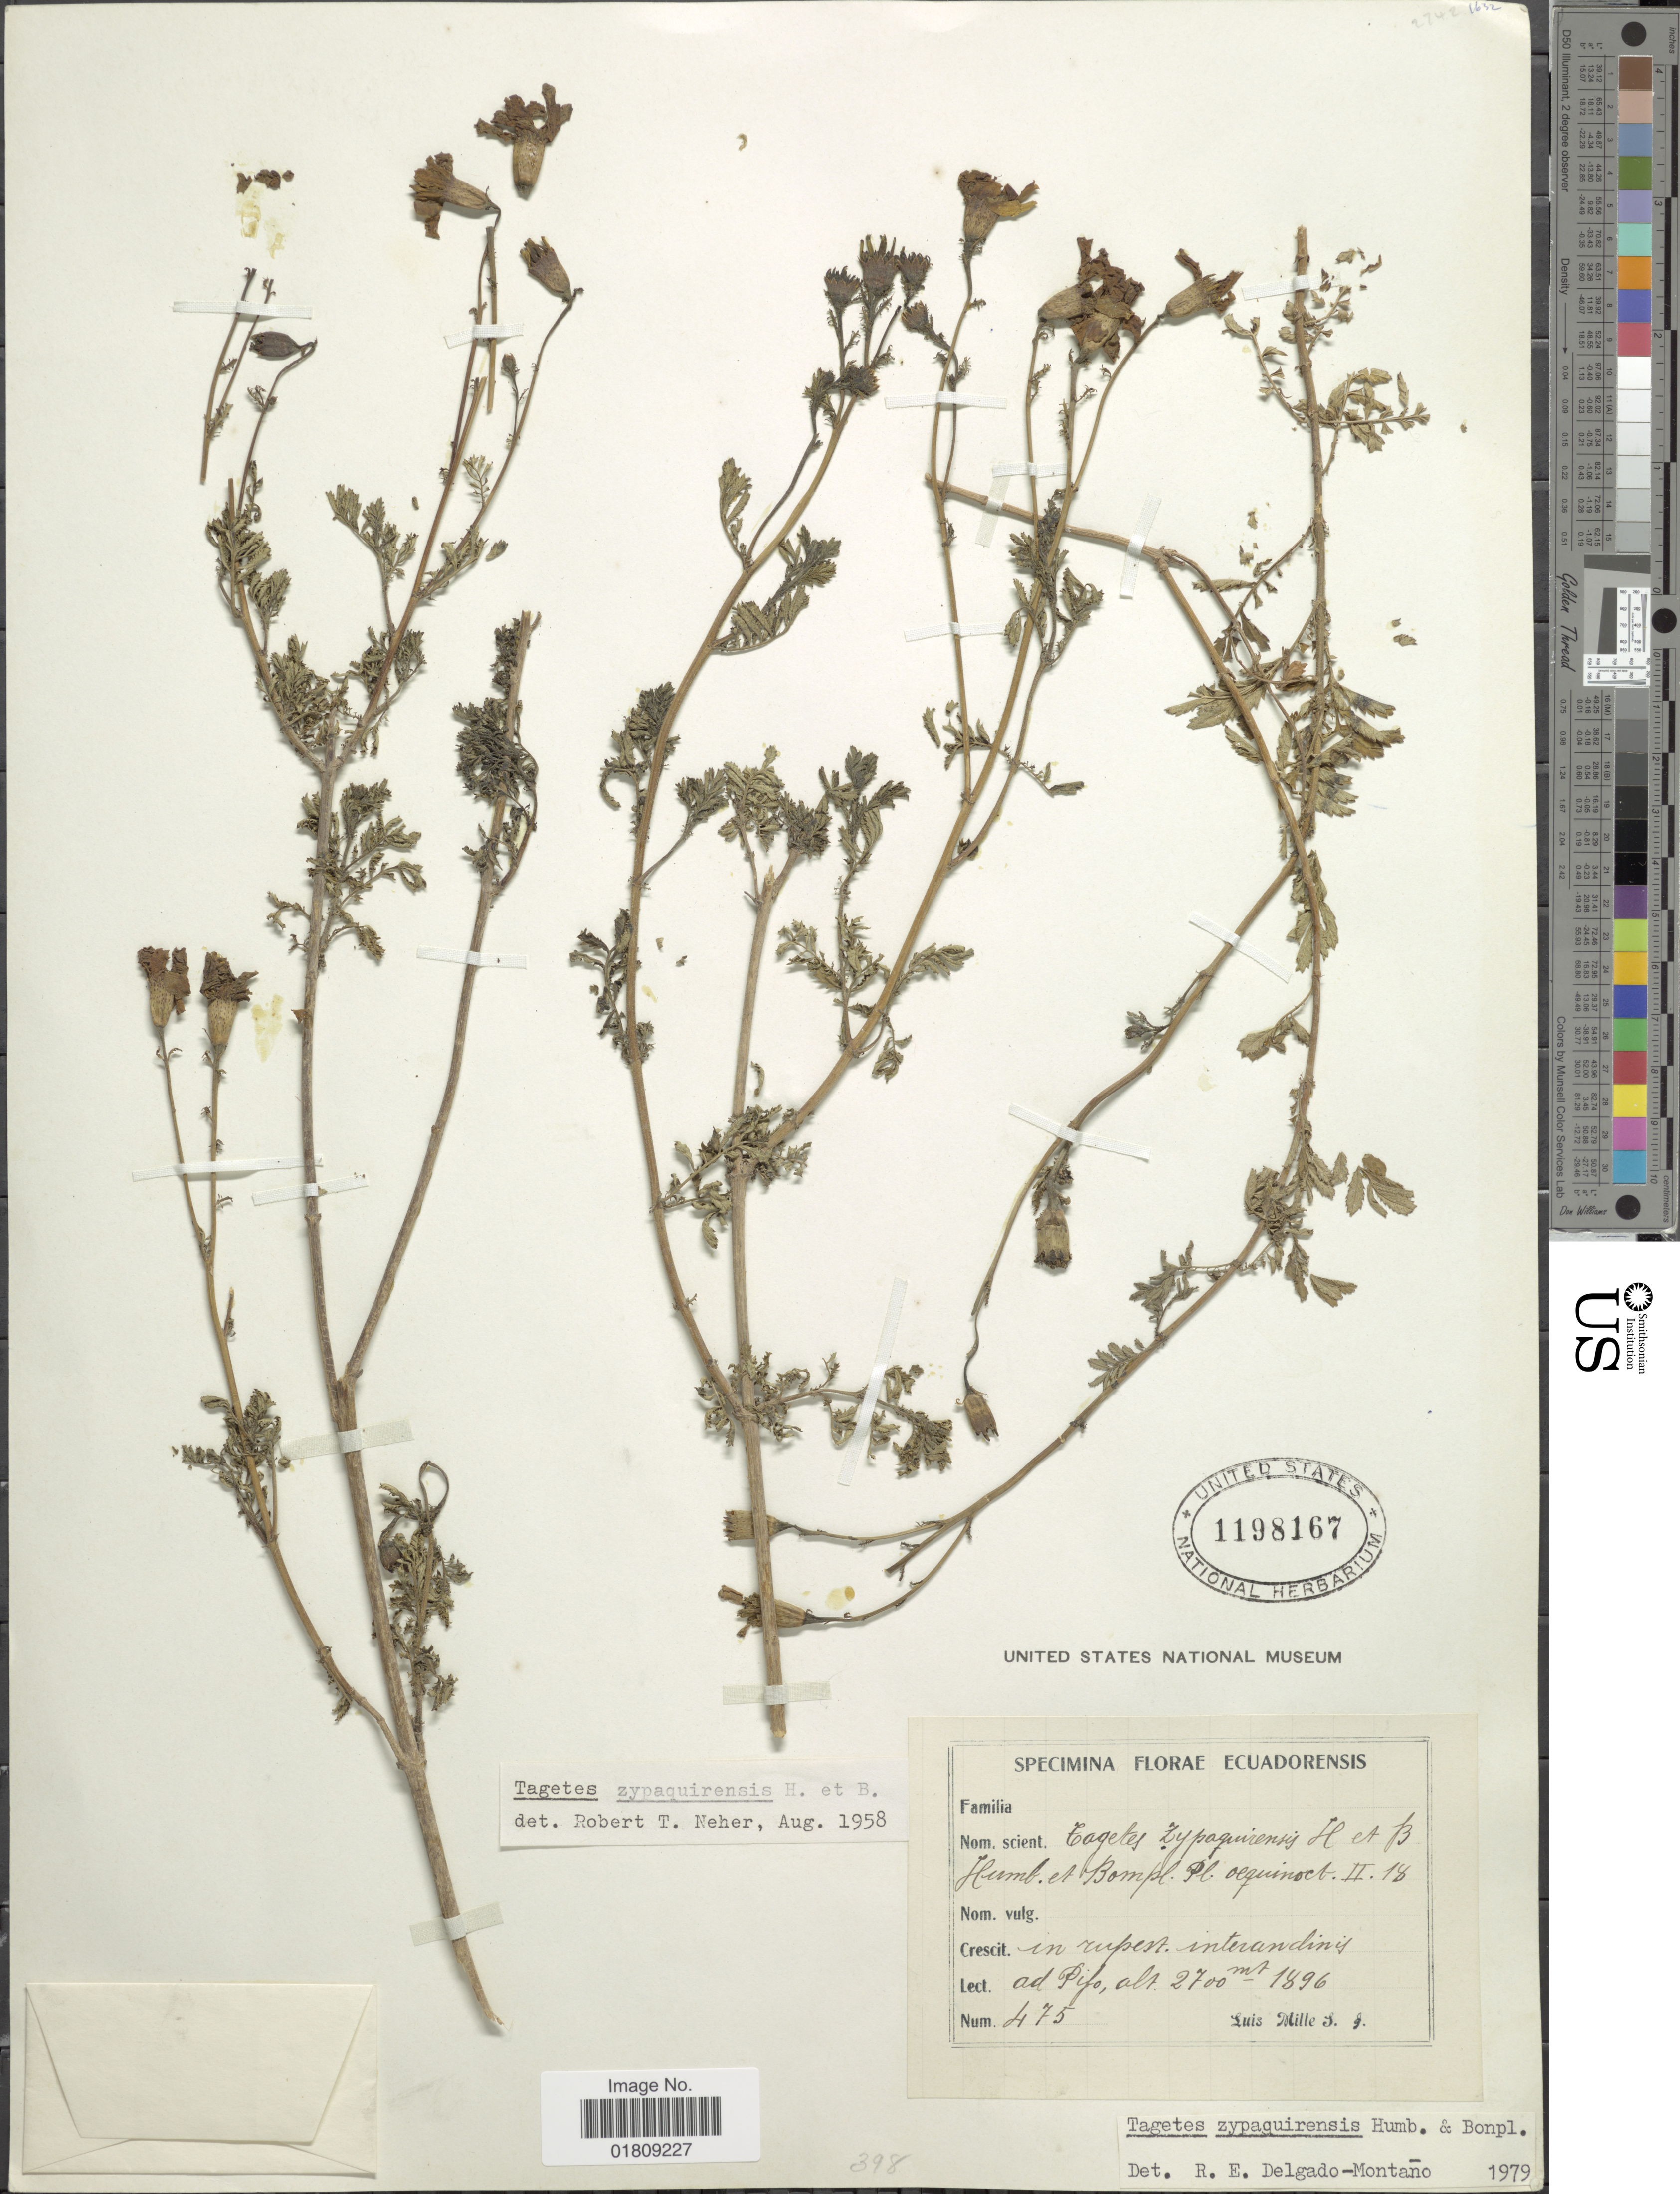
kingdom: Plantae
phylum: Tracheophyta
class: Magnoliopsida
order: Asterales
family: Asteraceae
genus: Tagetes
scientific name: Tagetes zypaquirensis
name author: Humb. & Bonpl.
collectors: L. Mille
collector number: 475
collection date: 1896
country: Ecuador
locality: Ad Pifo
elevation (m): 2700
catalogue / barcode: US 1198167